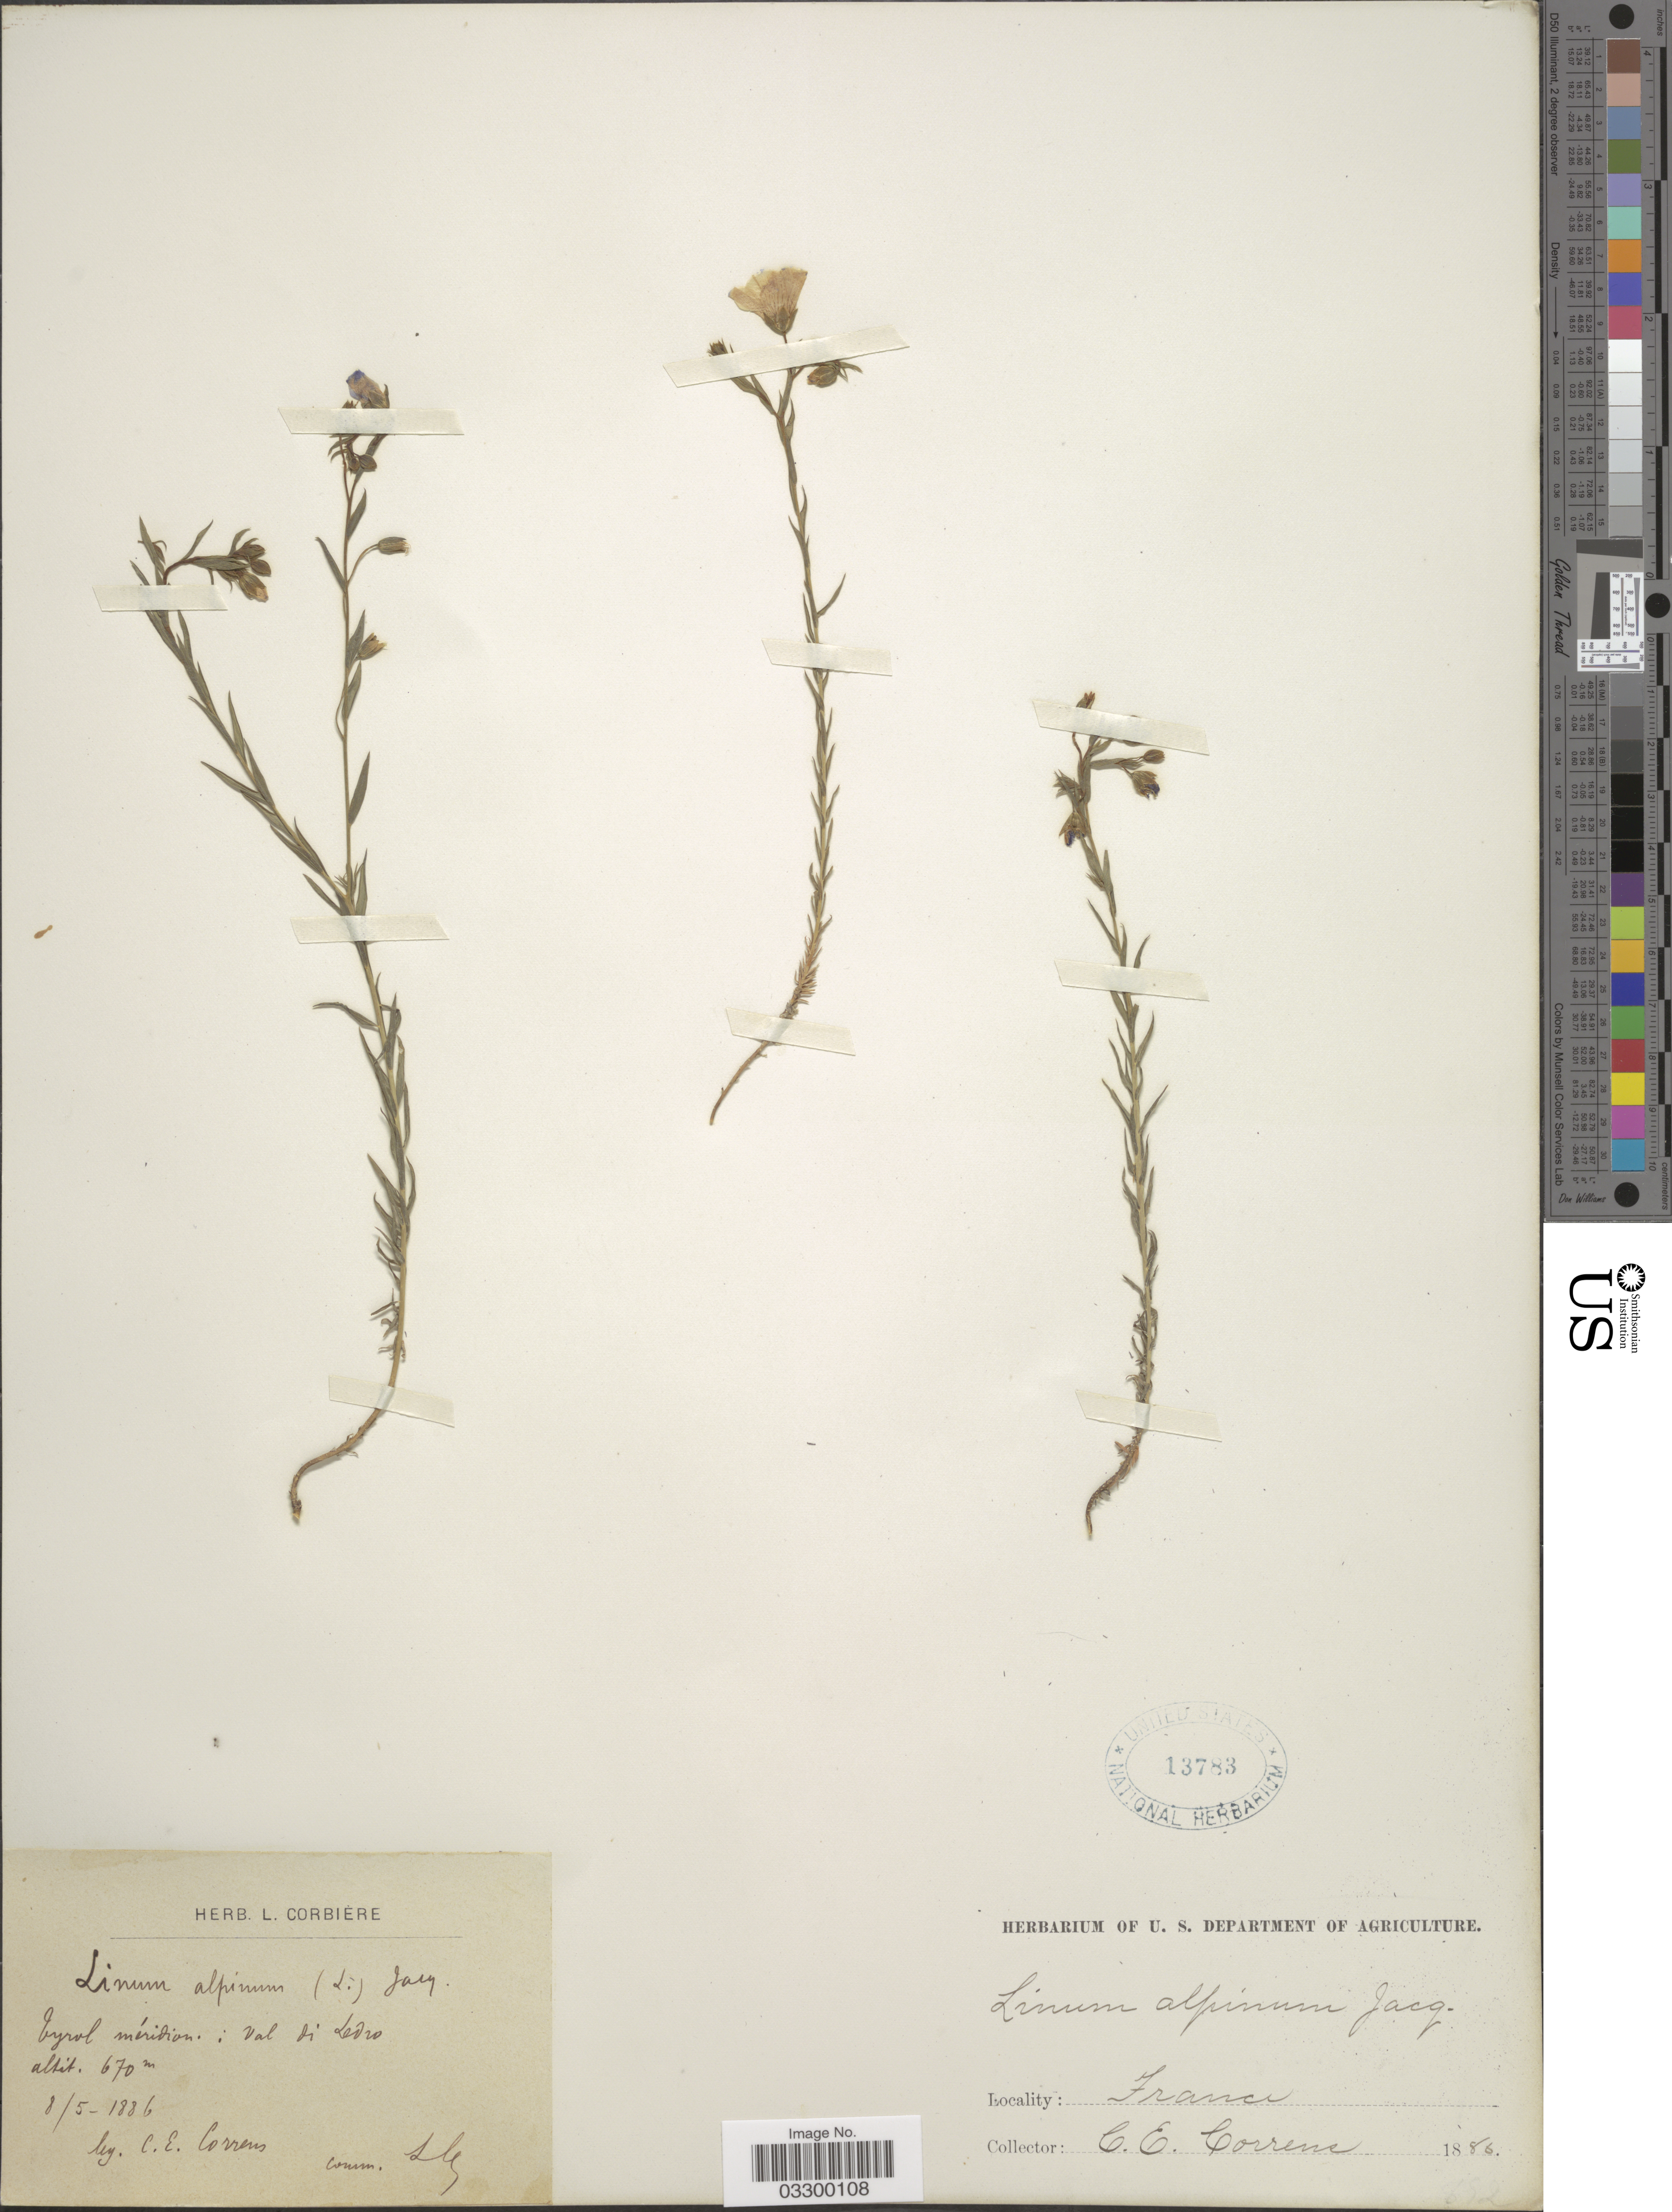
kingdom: Plantae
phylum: Tracheophyta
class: Magnoliopsida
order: Malpighiales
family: Linaceae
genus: Linum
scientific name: Linum alpinum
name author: Jacq.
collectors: C. Correns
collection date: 1886-05-08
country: Italy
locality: Tyrol méridion: Val di Ledro.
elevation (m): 670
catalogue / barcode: US 13783